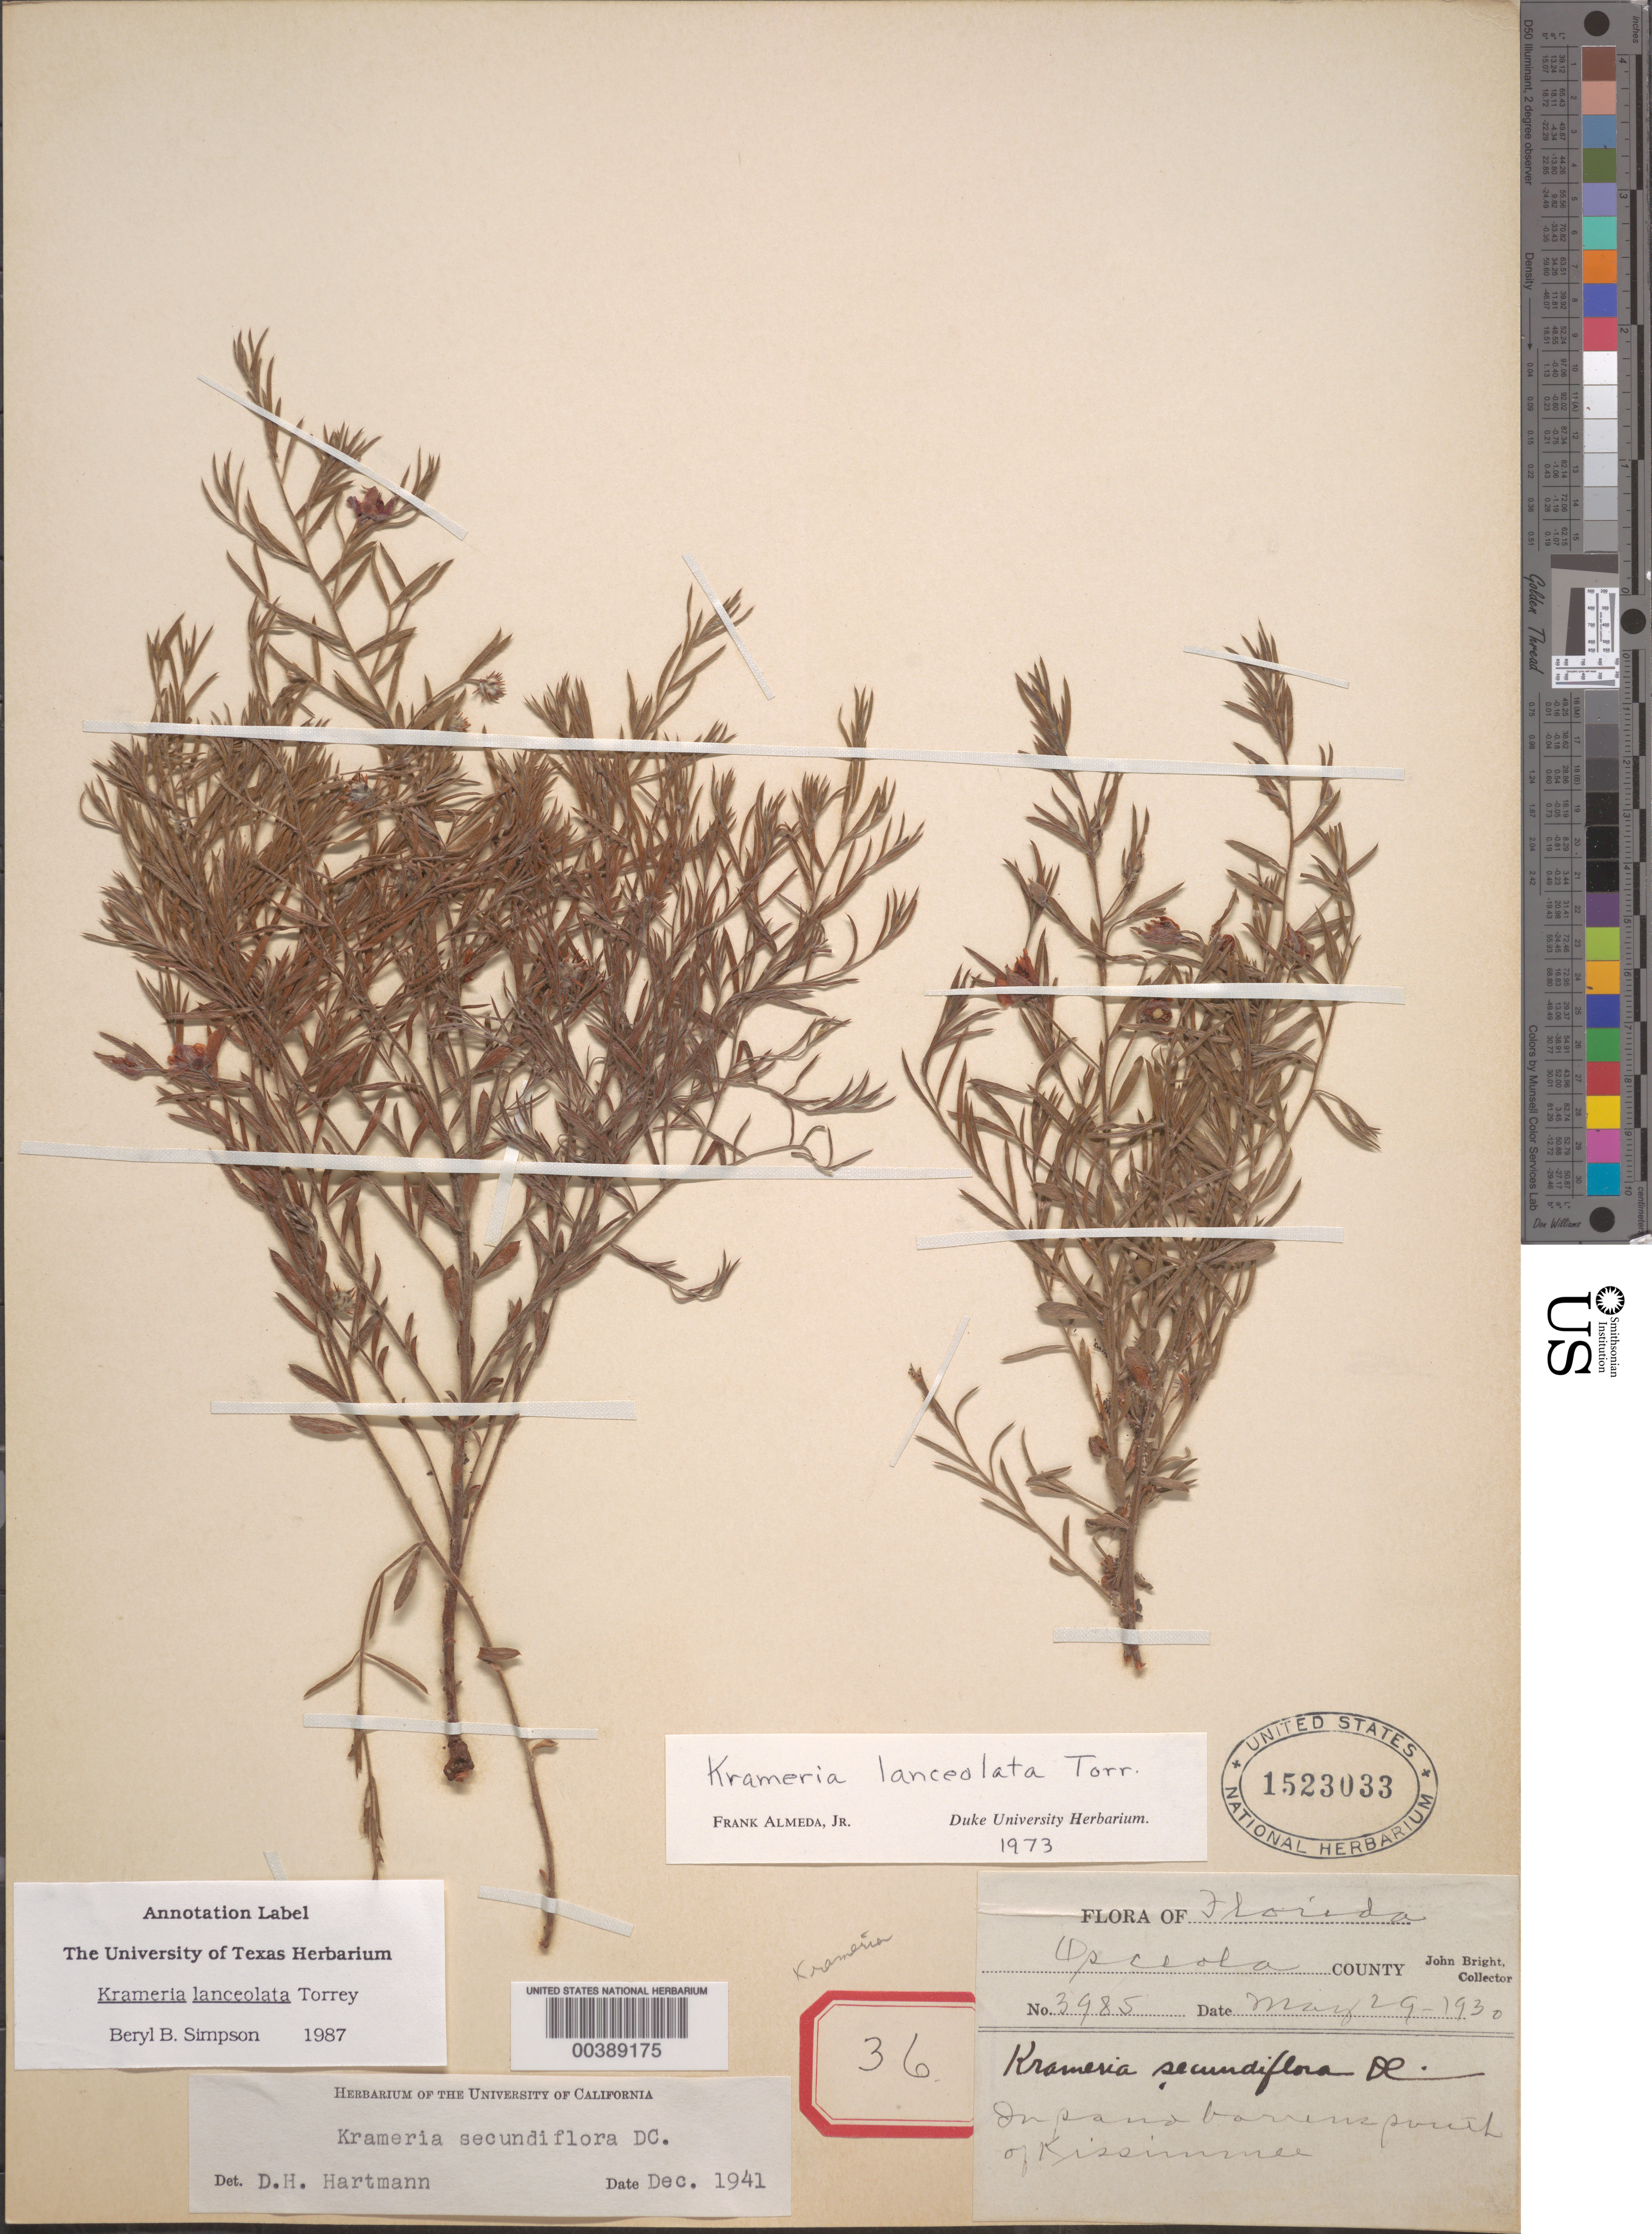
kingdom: Plantae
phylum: Tracheophyta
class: Magnoliopsida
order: Zygophyllales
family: Krameriaceae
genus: Krameria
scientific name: Krameria lanceolata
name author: Torr.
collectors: J. Bright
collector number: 3985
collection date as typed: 29 May 1930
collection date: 1930-05-29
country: United States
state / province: Florida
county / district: Osceola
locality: S of kissimmer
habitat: On sand barrens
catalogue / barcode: US 1523033